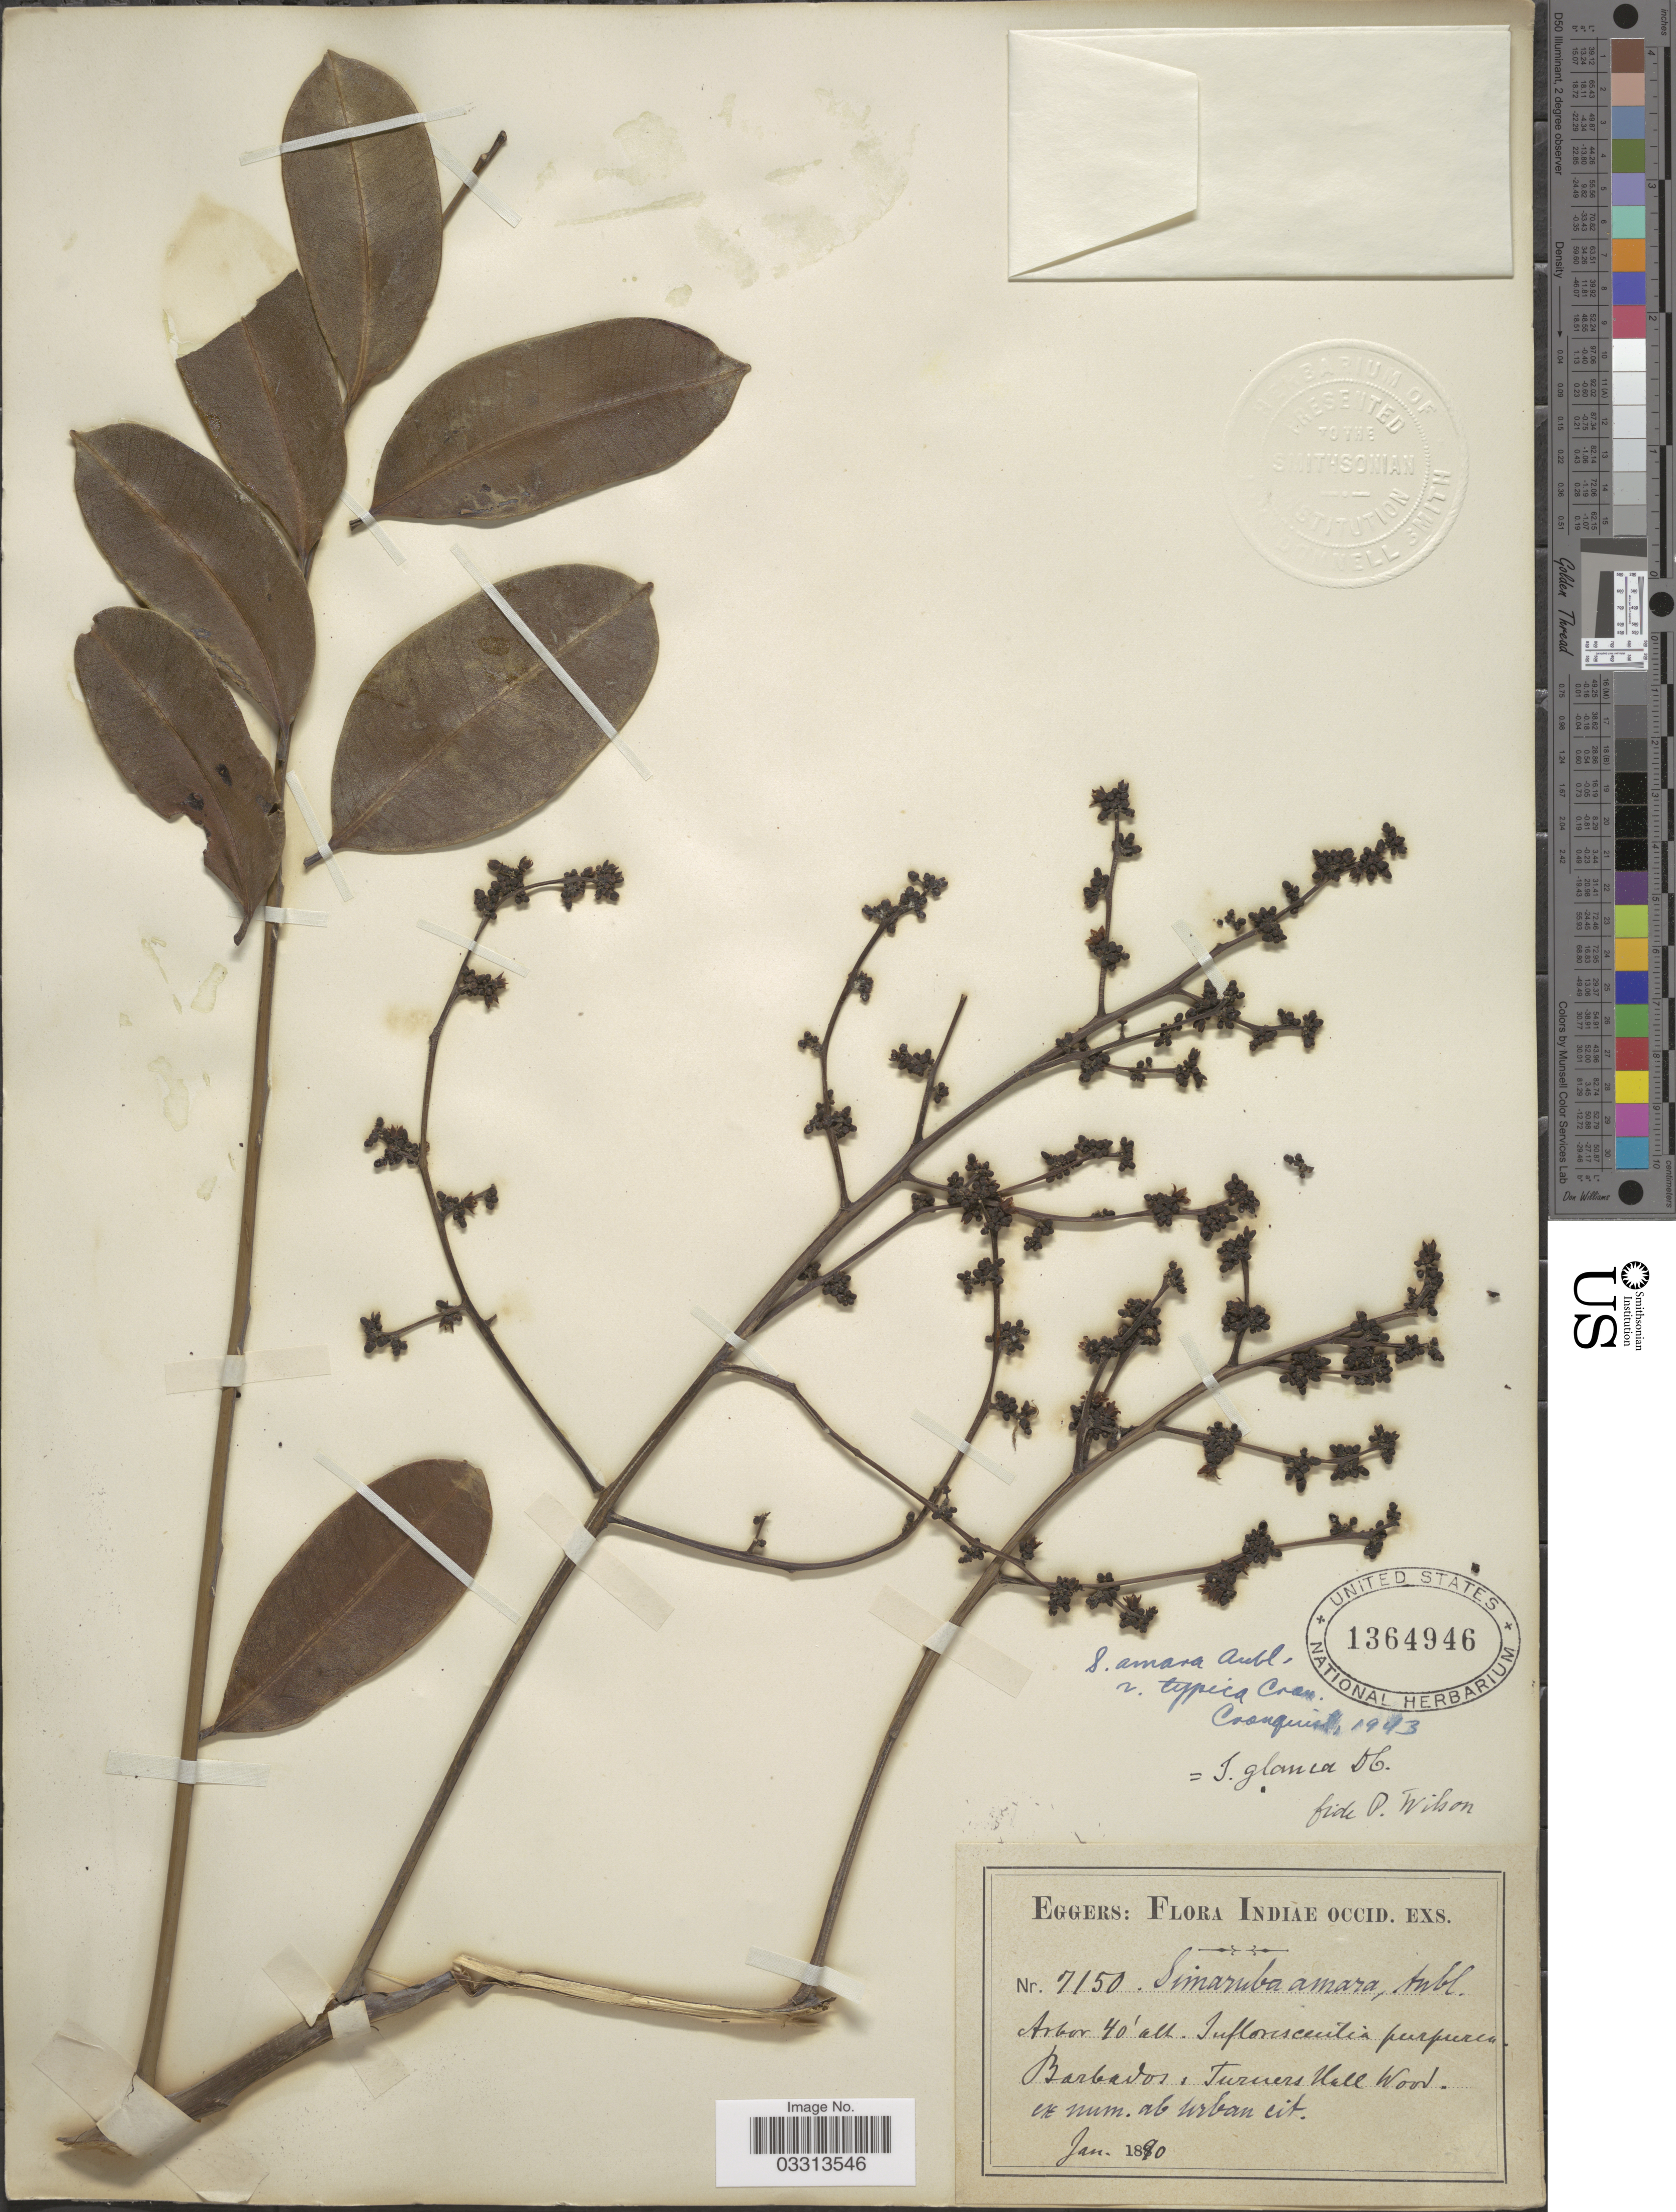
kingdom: Plantae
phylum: Tracheophyta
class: Magnoliopsida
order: Sapindales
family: Simaroubaceae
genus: Simarouba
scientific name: Simarouba amara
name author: Aubl.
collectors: -. Eggers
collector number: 7150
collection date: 1890-01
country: Barbados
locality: Indiae occid. exs., Turners Hall Wood.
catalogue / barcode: US 1364946